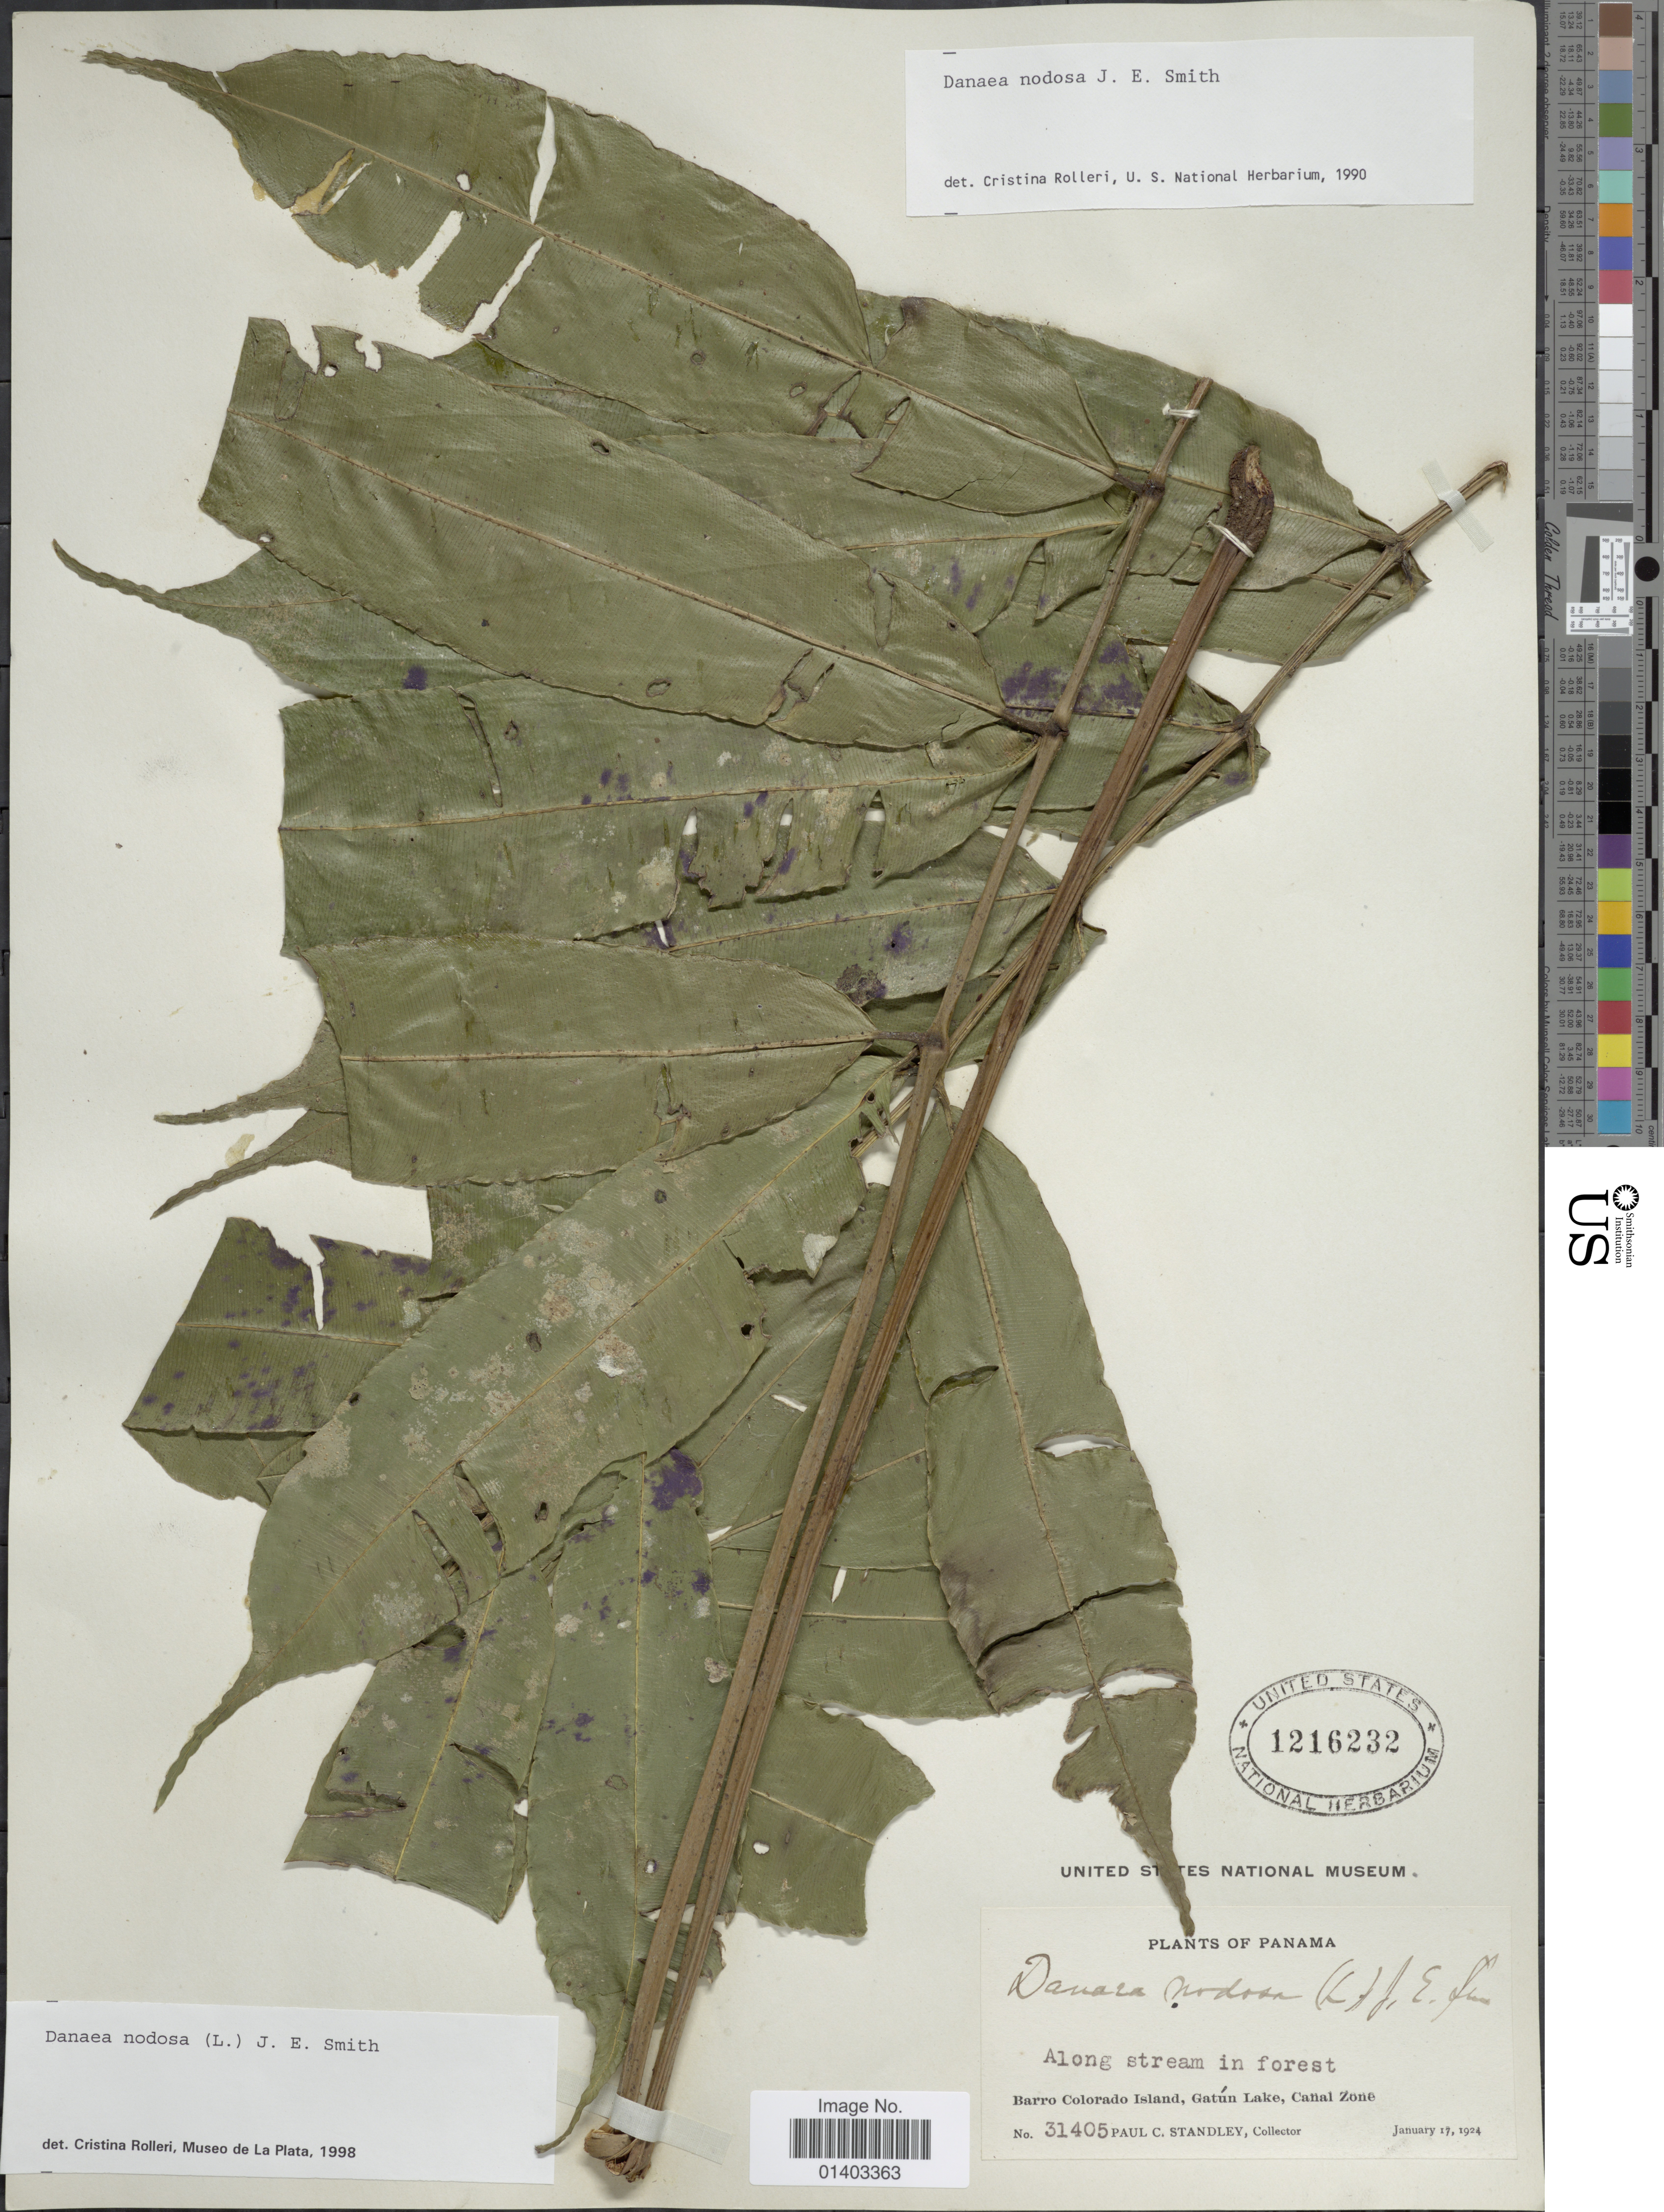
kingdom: Plantae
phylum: Tracheophyta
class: Polypodiopsida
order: Marattiales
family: Marattiaceae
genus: Danaea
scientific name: Danaea nodosa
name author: (L.) Sm.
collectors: P. C. Standley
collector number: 31405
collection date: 1924-01-17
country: Panama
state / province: Panamá Oeste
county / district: Canal Zone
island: Barro Colorado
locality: Along stream in forest, barro Colorado Island, Gatú lake, Canal Zone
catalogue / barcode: US 1216232